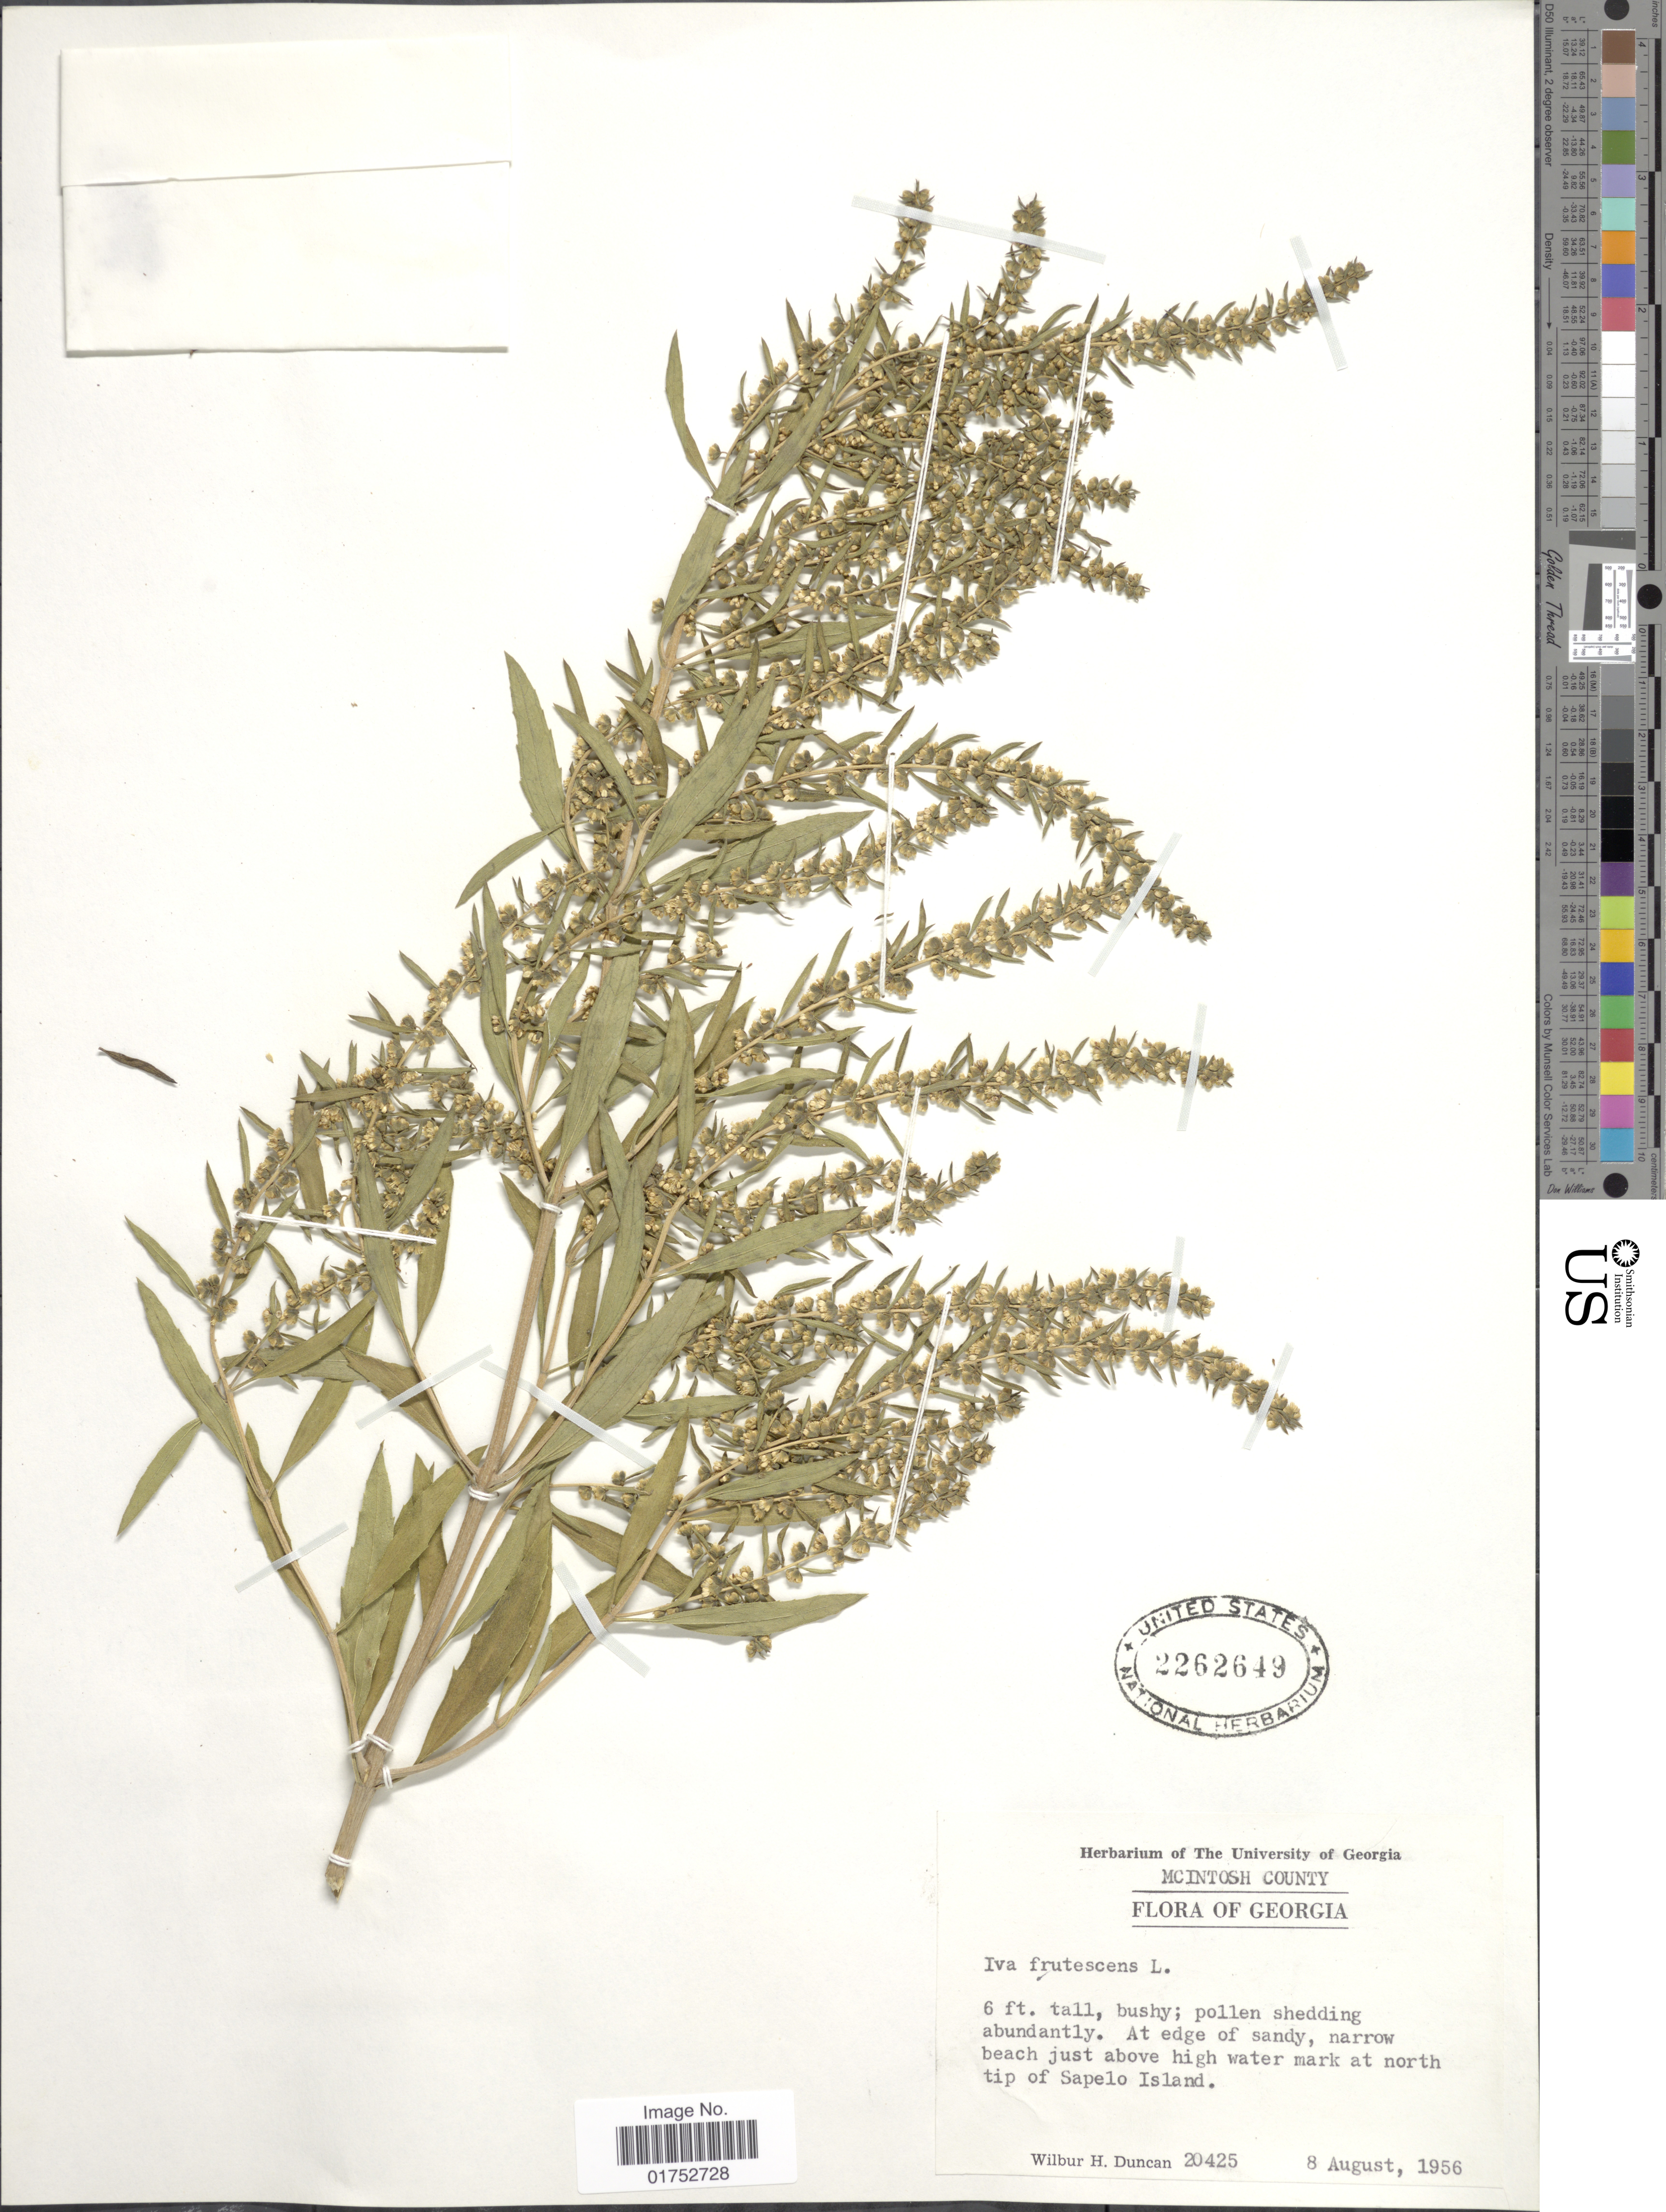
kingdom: Plantae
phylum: Tracheophyta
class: Magnoliopsida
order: Asterales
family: Asteraceae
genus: Iva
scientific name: Iva frutescens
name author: L.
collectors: W. H. Duncan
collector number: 20425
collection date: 1956-08-08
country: United States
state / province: Georgia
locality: Mcintosh County, north tip of Sapelo Island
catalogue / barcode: US 2262649